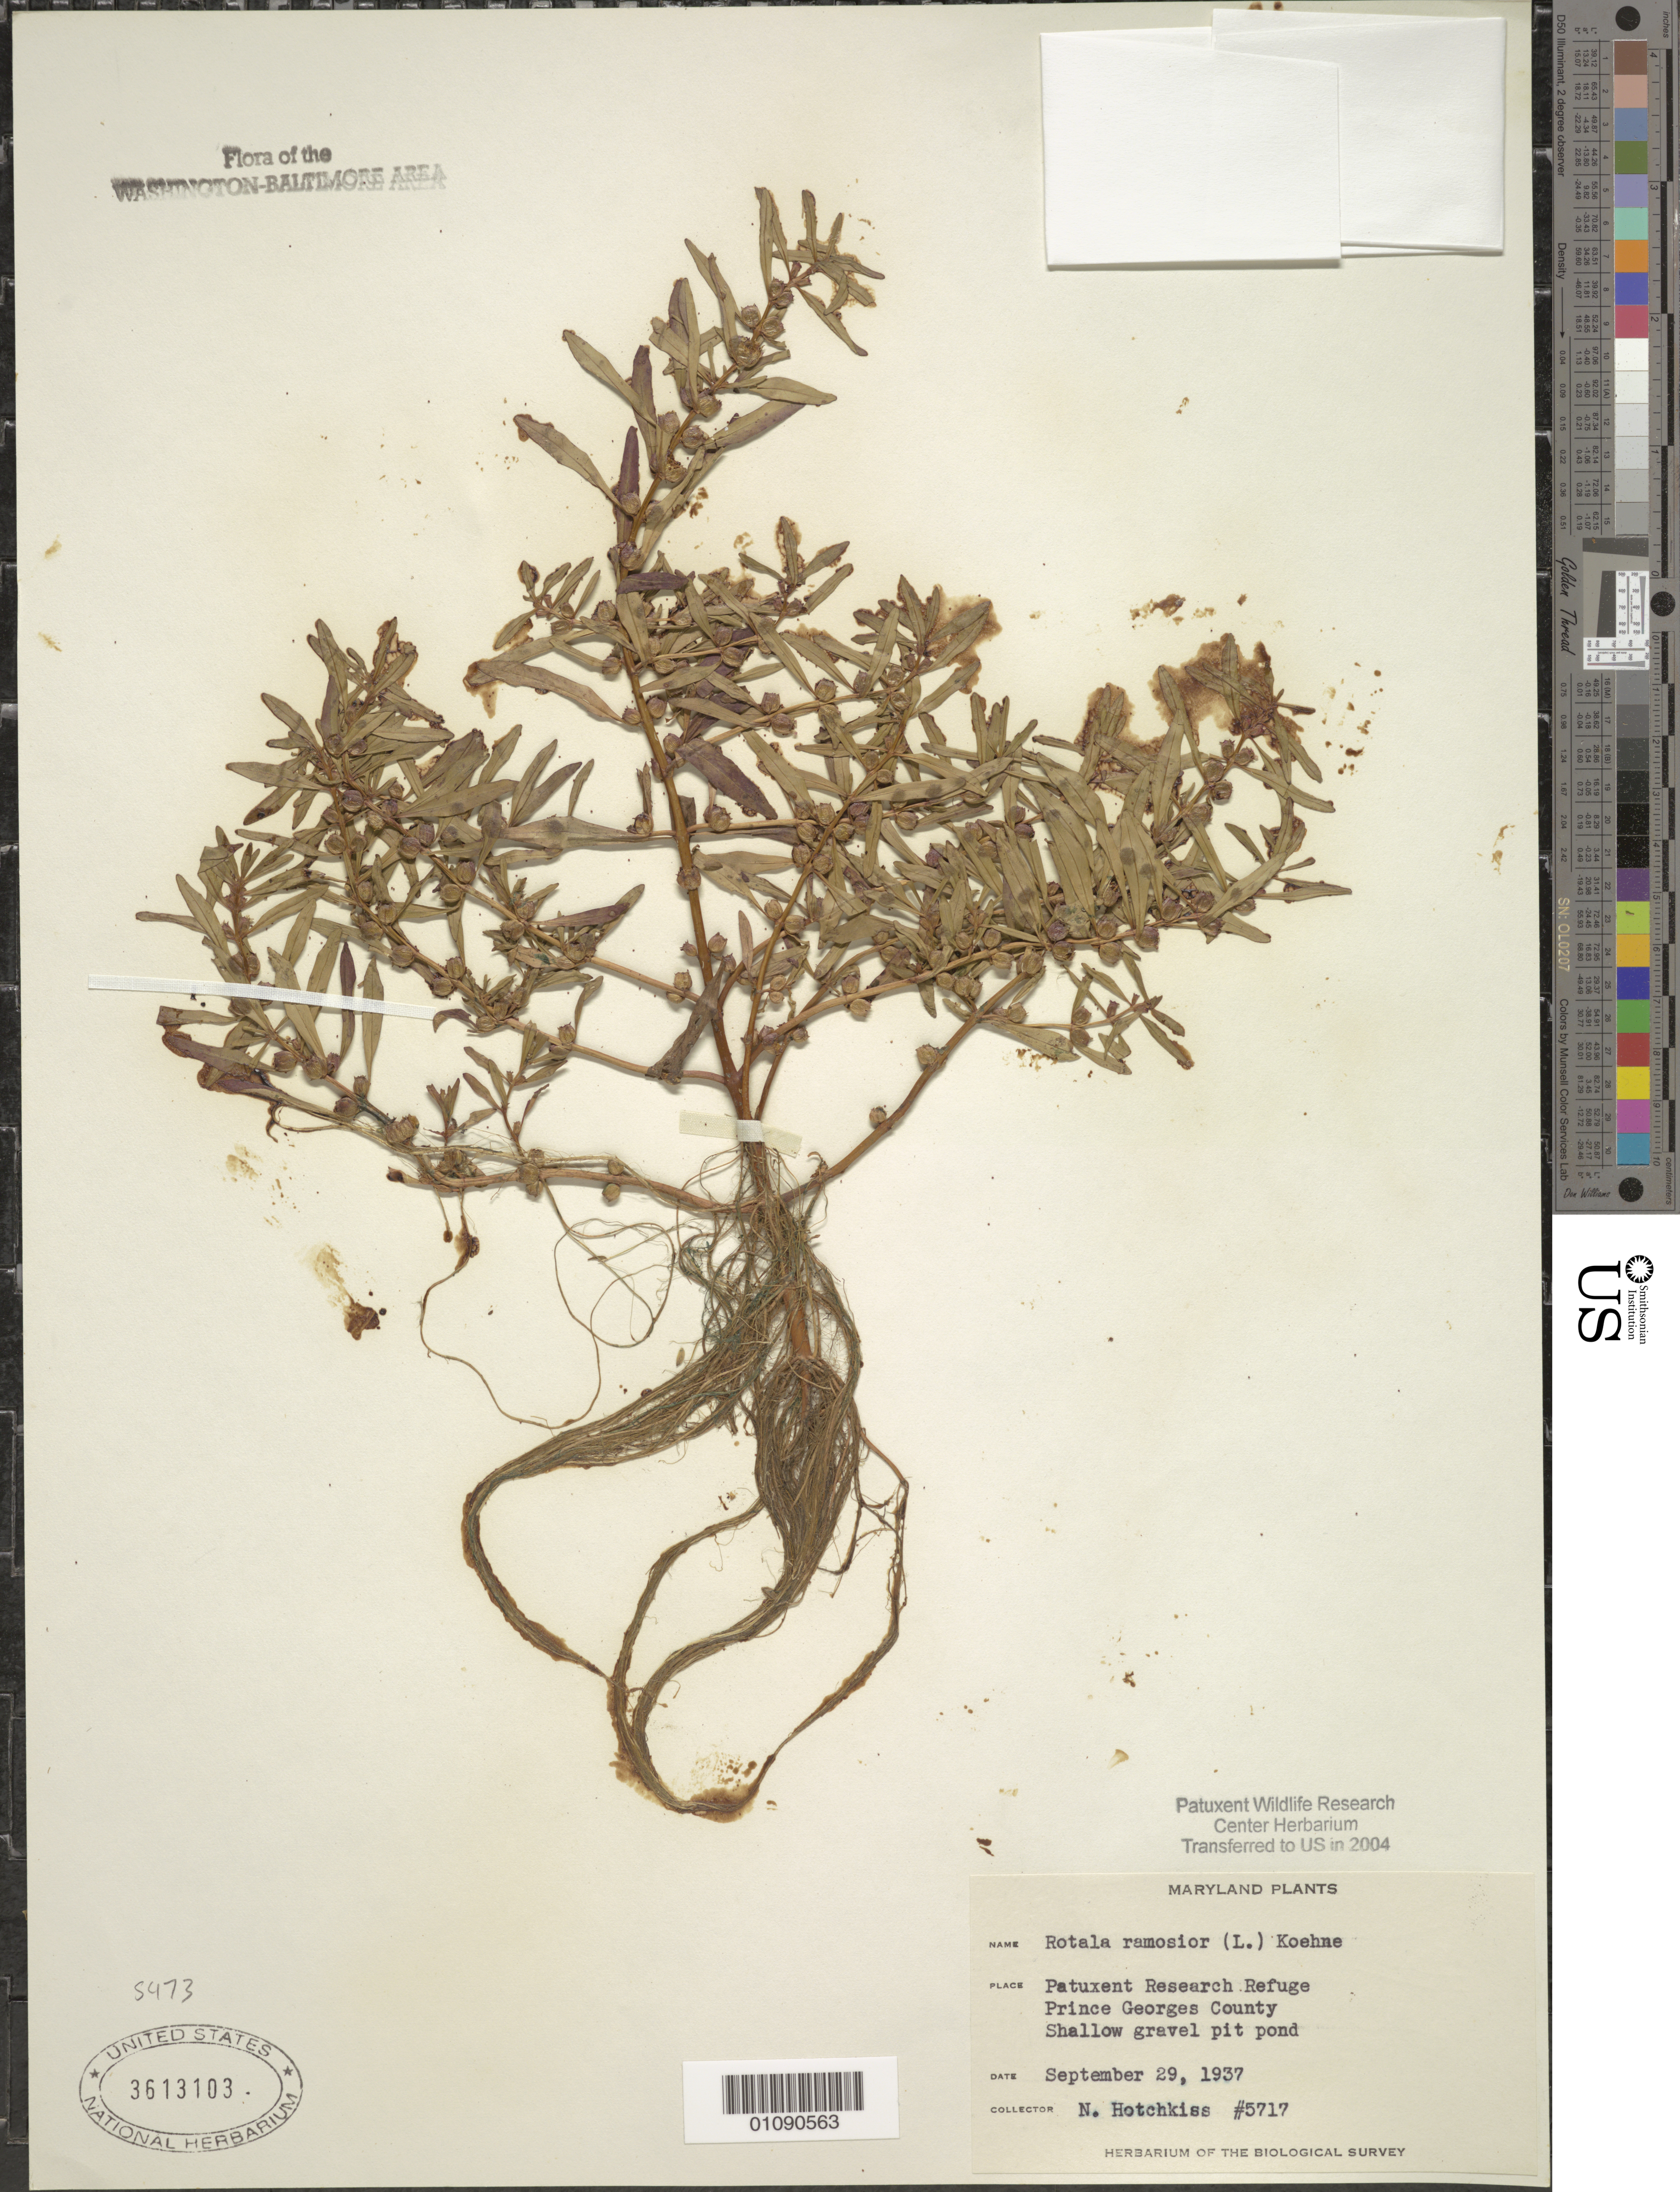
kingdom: Plantae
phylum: Tracheophyta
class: Magnoliopsida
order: Myrtales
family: Lythraceae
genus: Rotala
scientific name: Rotala ramosior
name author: (L.) Koehne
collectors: N. Hotchkiss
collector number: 5717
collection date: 1937-09-29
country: United States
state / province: Maryland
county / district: Prince George's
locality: Patuxent Wildlife Refuge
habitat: Shallow gravel pit pond.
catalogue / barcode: US 3613103